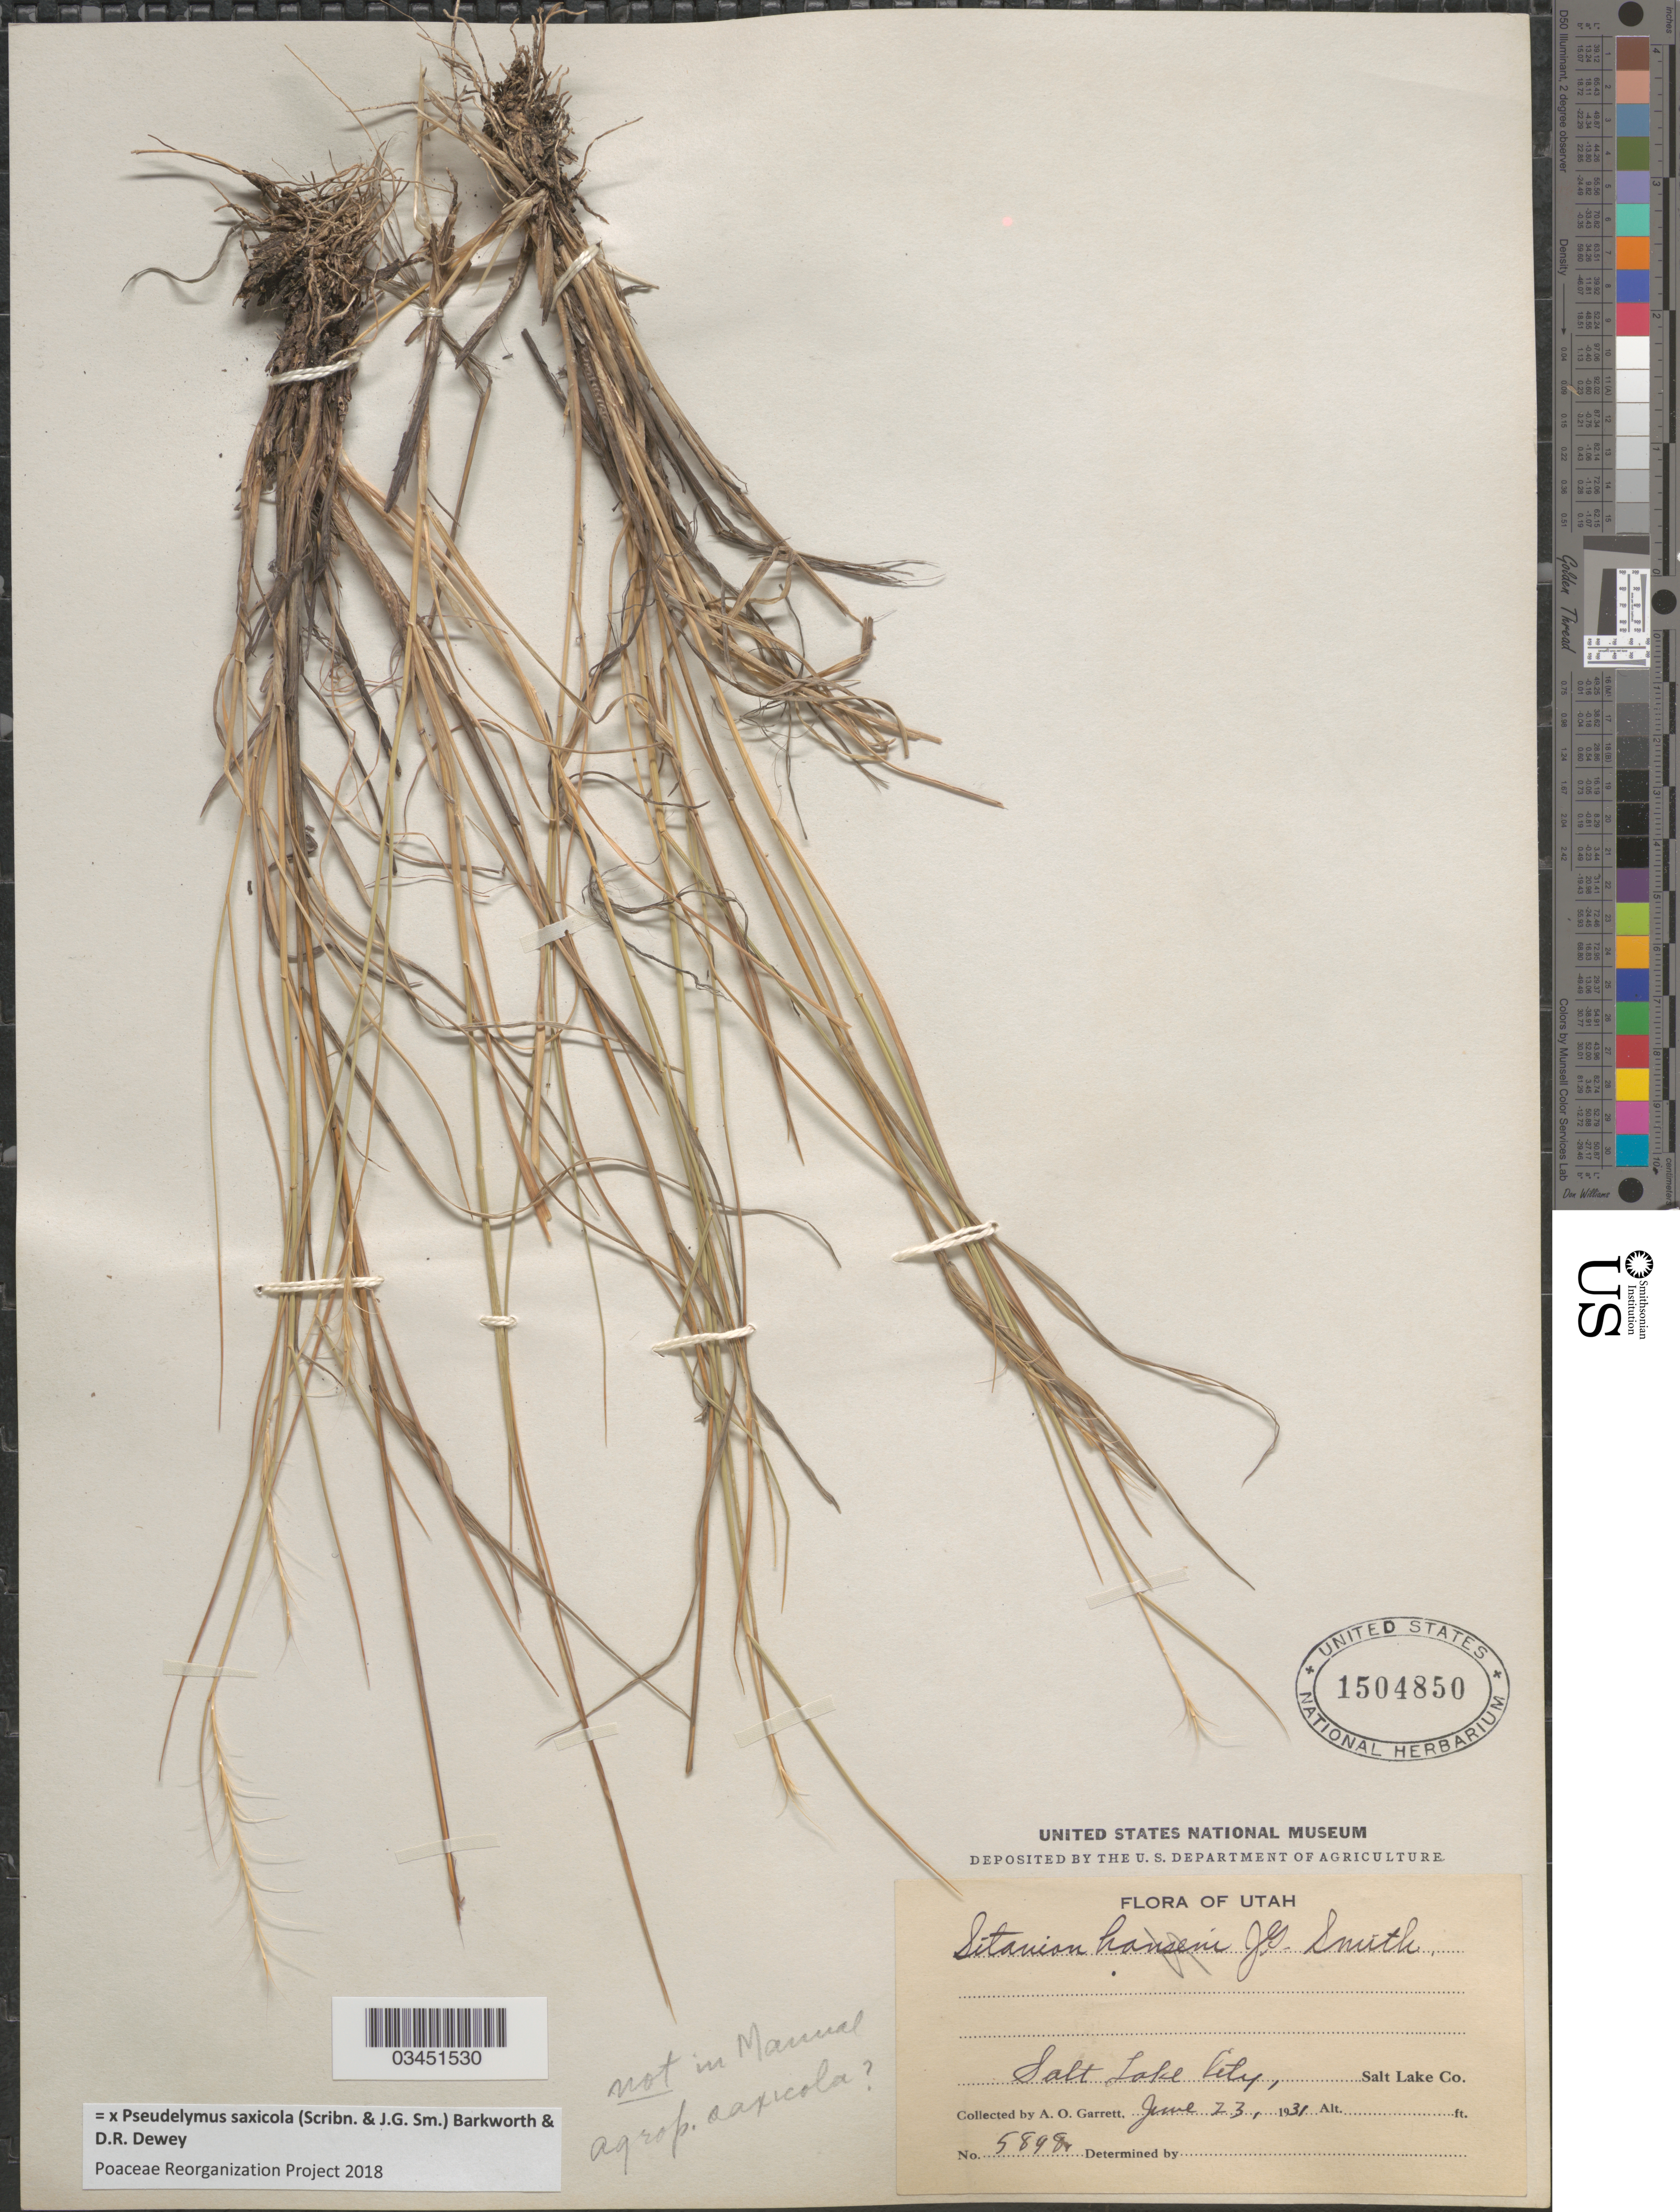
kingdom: Plantae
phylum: Tracheophyta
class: Liliopsida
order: Poales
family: Poaceae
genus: Pseudelymus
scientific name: x Pseudelymus saxicola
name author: (Scribn. & J.G. Sm.) Barkworth & Dewey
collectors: A. O. Garrett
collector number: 5898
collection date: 1931-06-23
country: United States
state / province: Utah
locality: Salt Lake City, Salt Lake Co.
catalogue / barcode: US 1504850